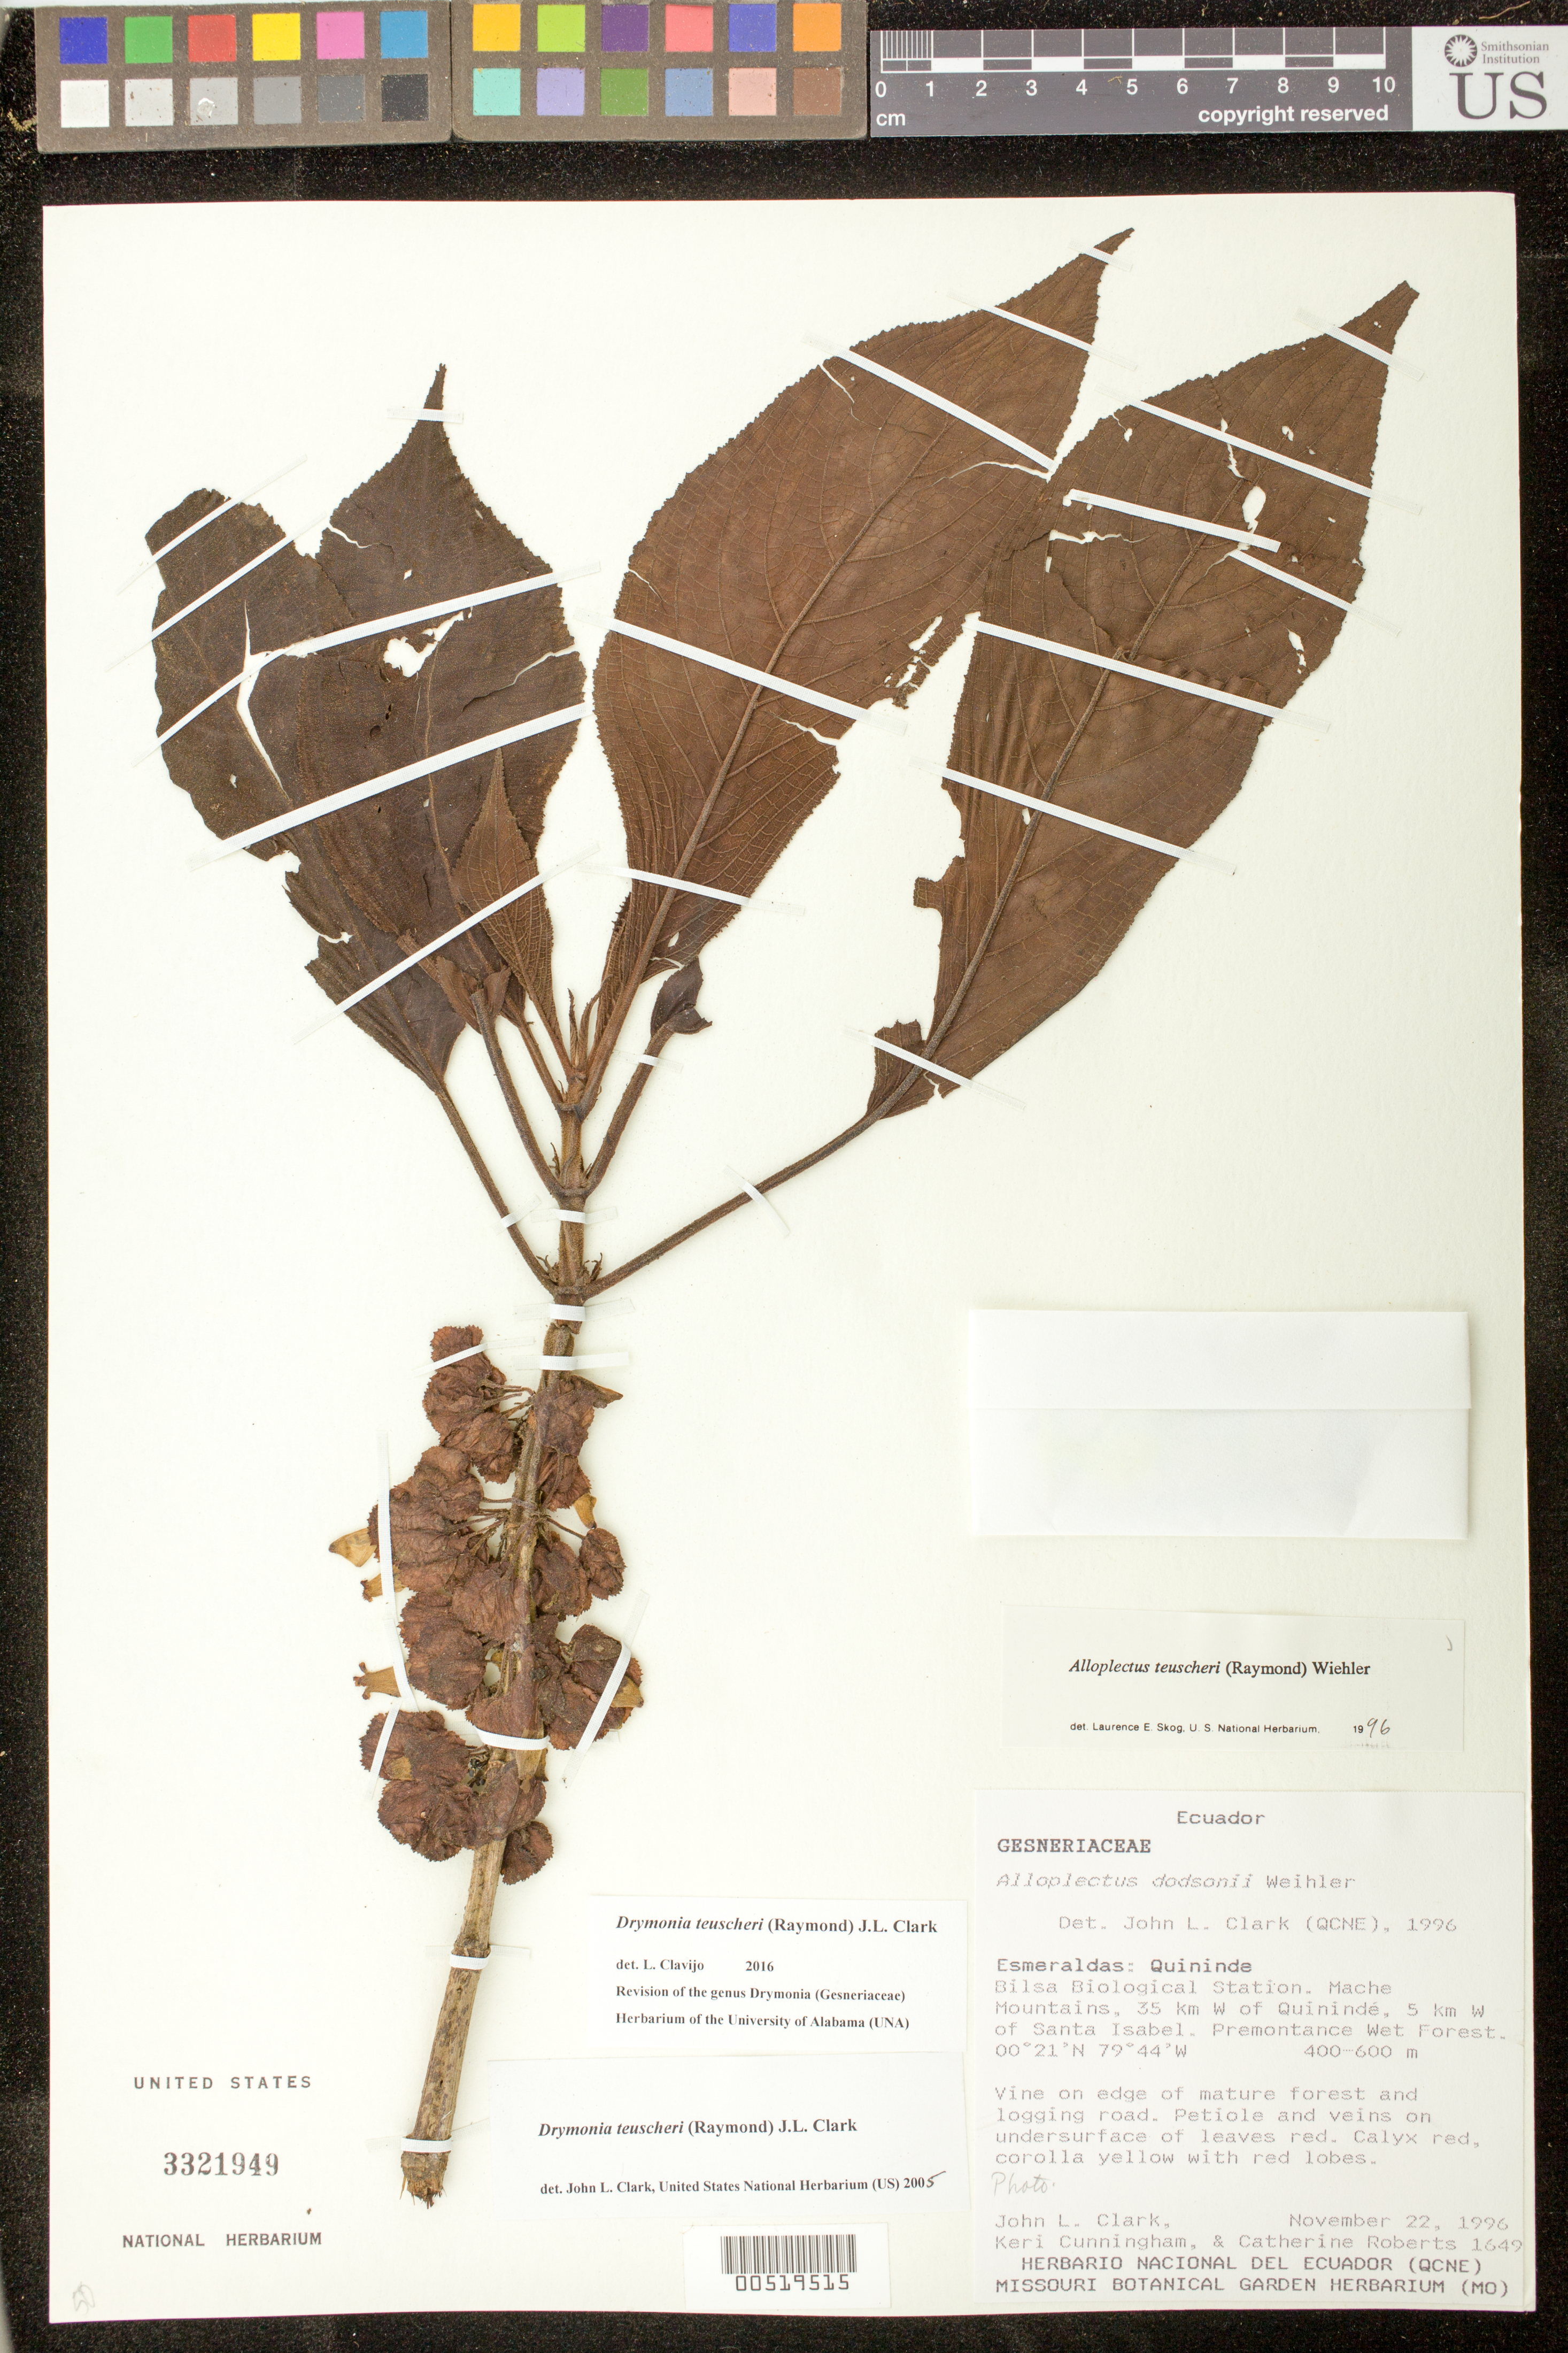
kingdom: Plantae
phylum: Tracheophyta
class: Magnoliopsida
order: Lamiales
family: Gesneriaceae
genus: Drymonia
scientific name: Drymonia teuscheri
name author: (Raymond) J.L. Clark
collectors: J. L. Clark, K. Cunningham & C. Roberts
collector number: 1649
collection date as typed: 22 Nov 1995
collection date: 1995-11-22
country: Ecuador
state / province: Esmeraldas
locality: Quininde: Bilsa Biological Station, Mache Mountains, 35 km W of Quinindé, 5 km W of Santa Isabel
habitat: Premontane wet forest; on edge of mature forest and logging road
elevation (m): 400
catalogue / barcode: US 3321949